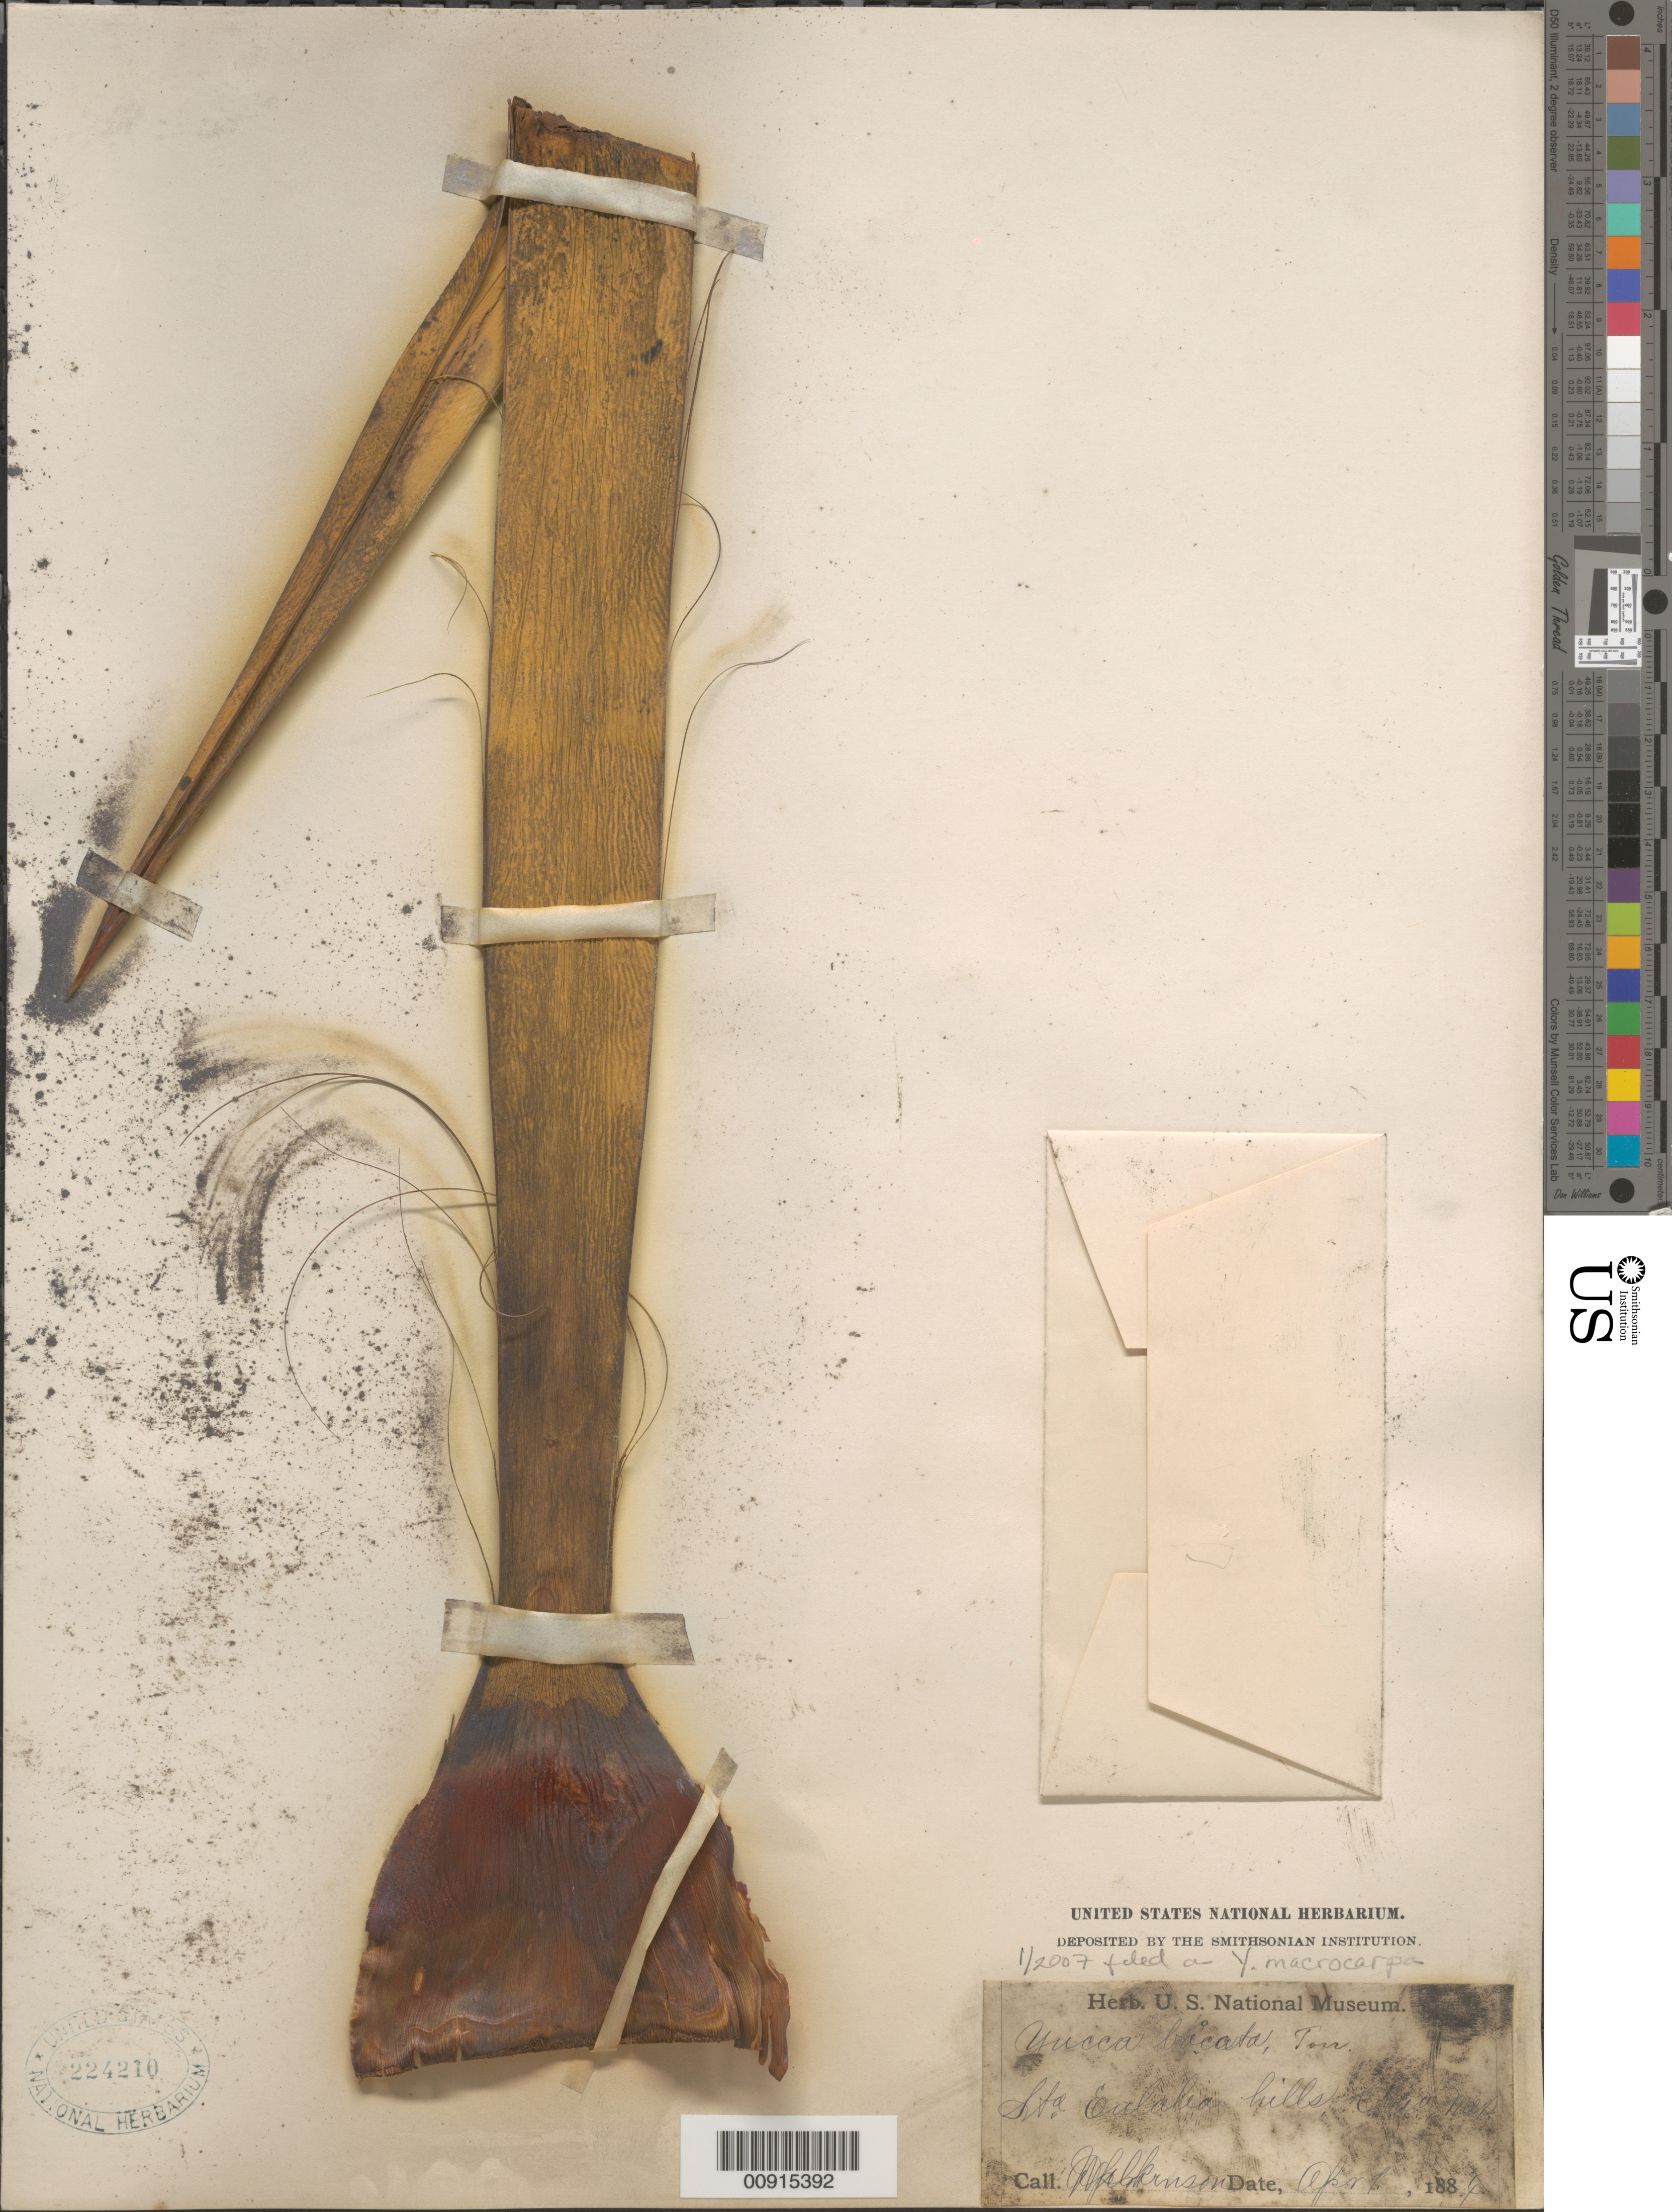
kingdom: Plantae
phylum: Tracheophyta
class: Liliopsida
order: Asparagales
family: Asparagaceae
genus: Yucca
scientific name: Yucca macrocarpa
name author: Engelm.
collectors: Wilkinson, --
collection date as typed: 01 Apr 1884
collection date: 1884-04-01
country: Mexico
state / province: Chihuahua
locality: St. Eulalia hills, Chihuahua.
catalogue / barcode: US 224210